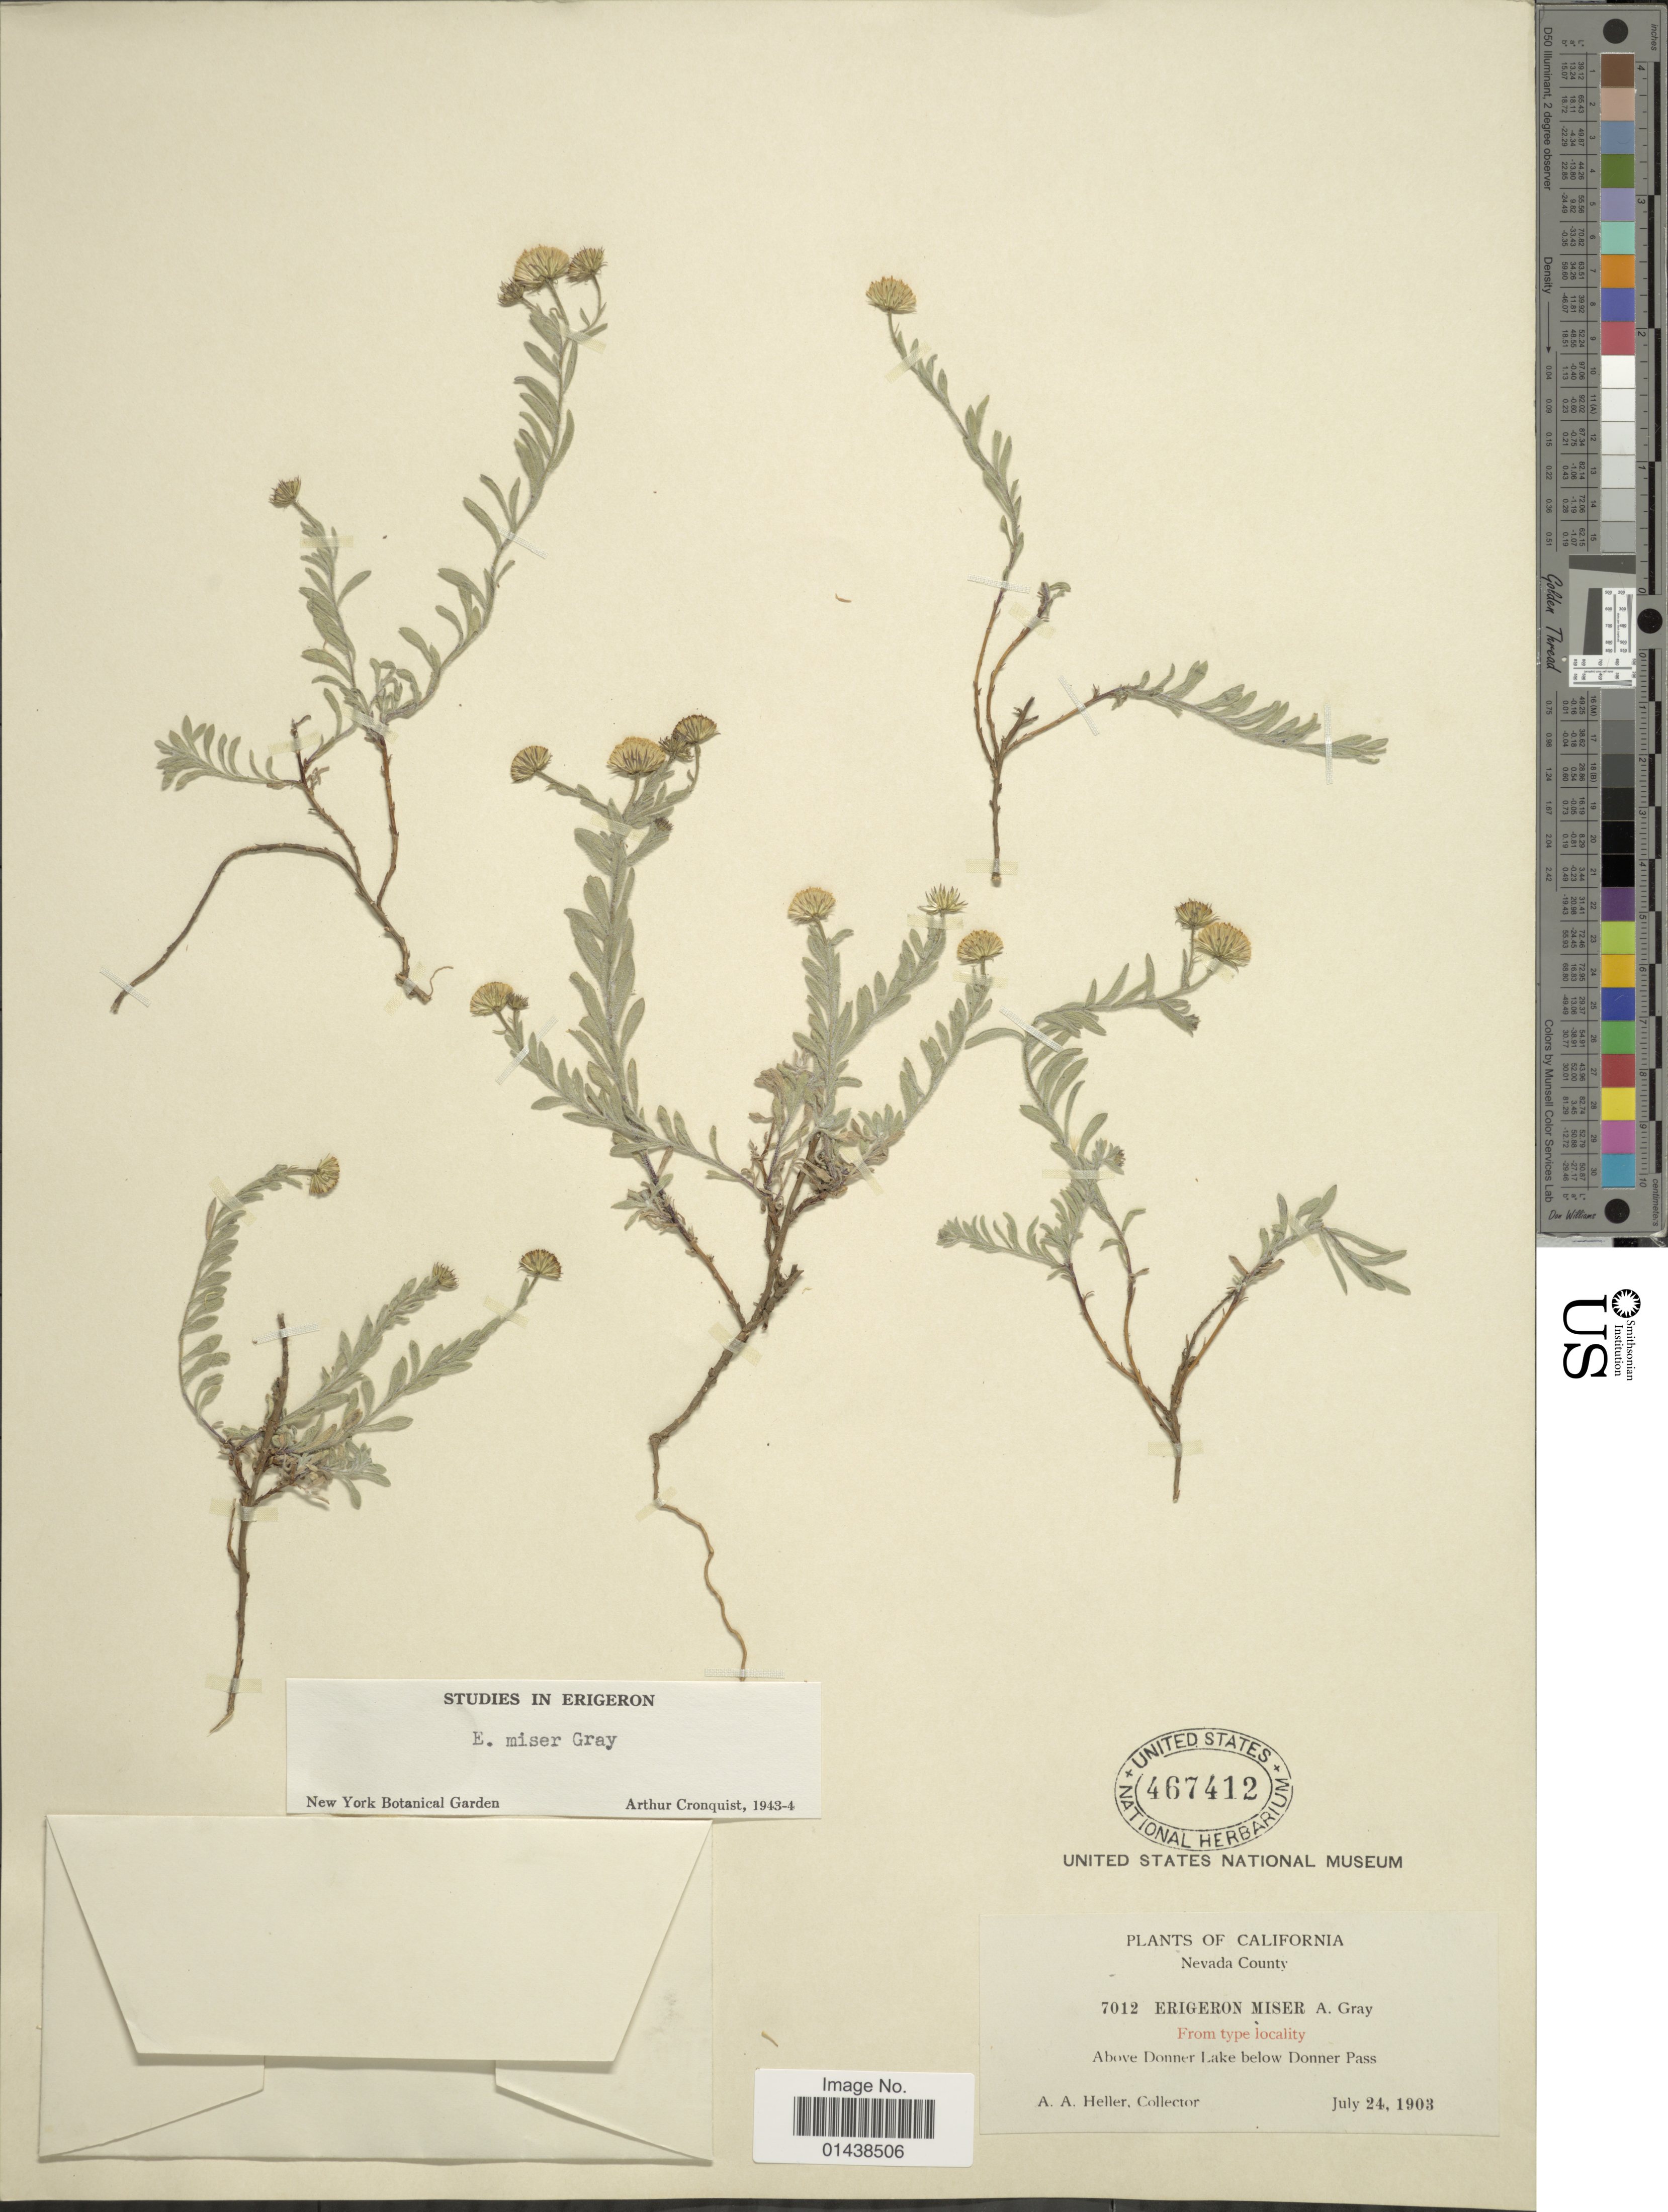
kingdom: Plantae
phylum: Tracheophyta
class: Magnoliopsida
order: Asterales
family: Asteraceae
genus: Erigeron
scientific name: Erigeron miser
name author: A. Gray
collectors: A. A. Heller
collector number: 7012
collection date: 1903-07-24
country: United States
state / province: California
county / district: Nevada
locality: Nevada County. Above Donner Lake below Donner Pass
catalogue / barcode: US 467412